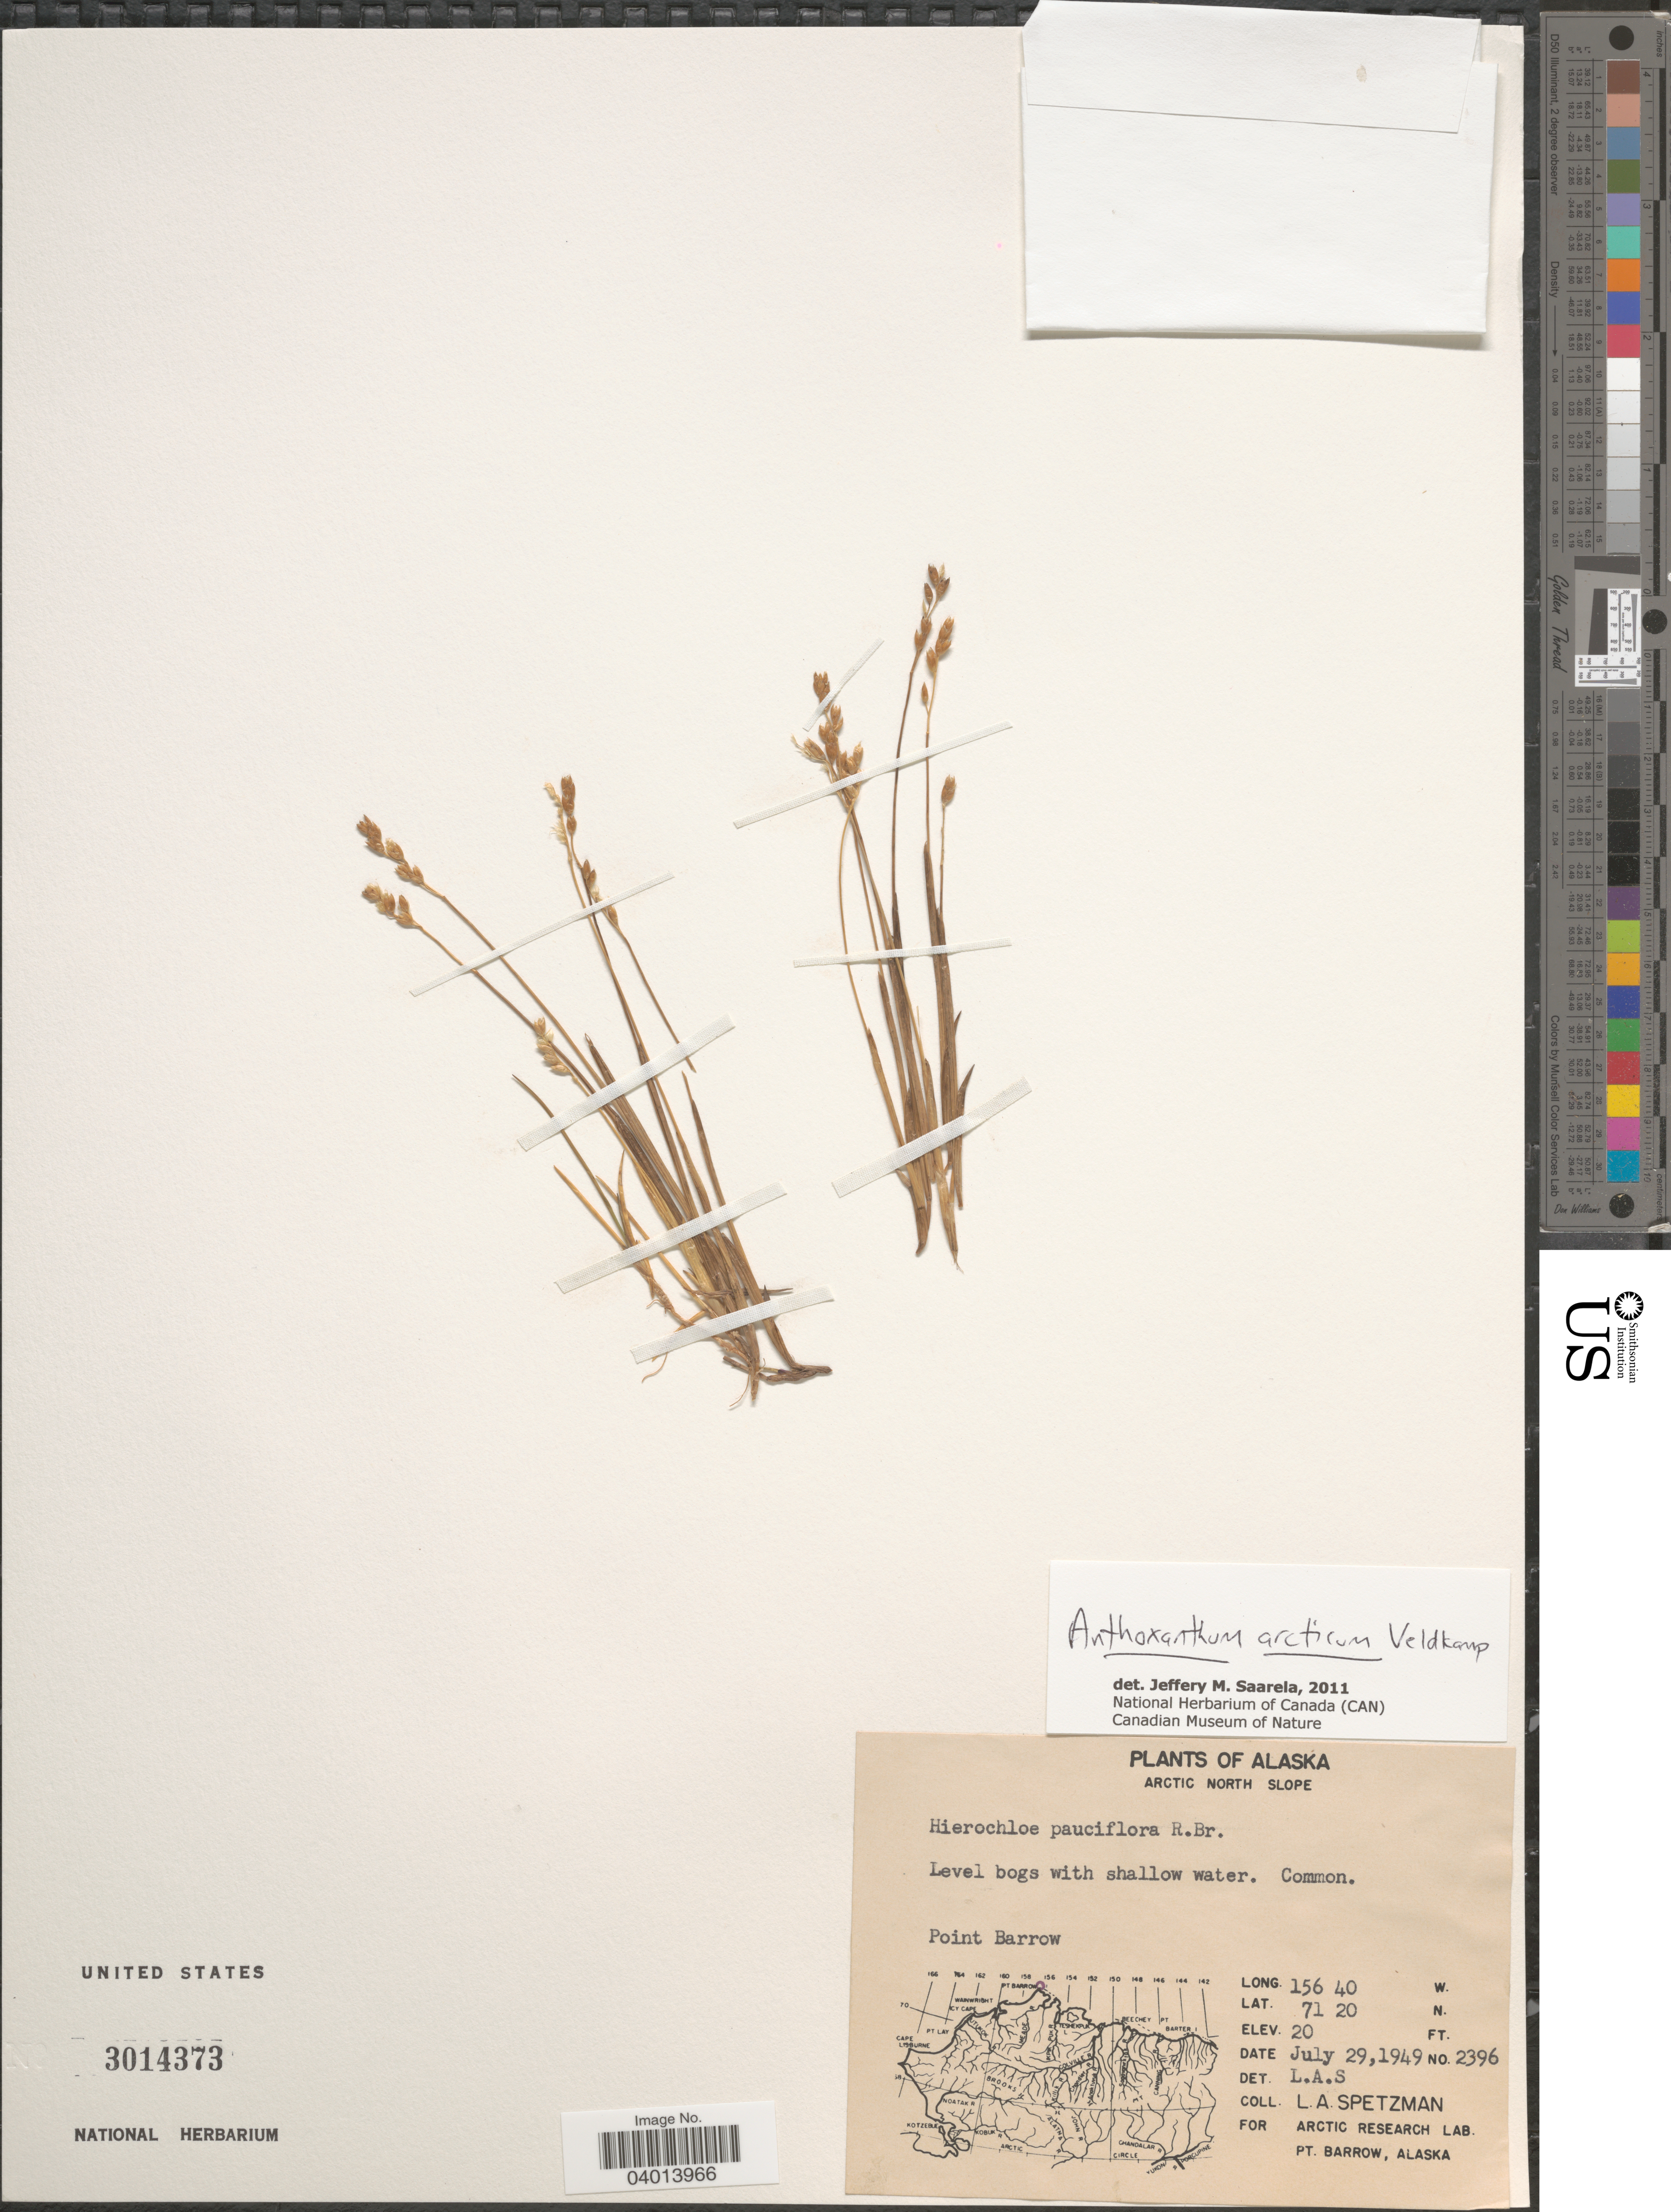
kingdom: Plantae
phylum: Tracheophyta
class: Liliopsida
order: Poales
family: Poaceae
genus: Anthoxanthum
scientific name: Anthoxanthum arcticum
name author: Veldkamp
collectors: L. Spetzman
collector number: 2396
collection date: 1949-07-29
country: United States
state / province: Alaska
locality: Arctic North Slope. Point Barrow.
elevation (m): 6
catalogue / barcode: US 3014373